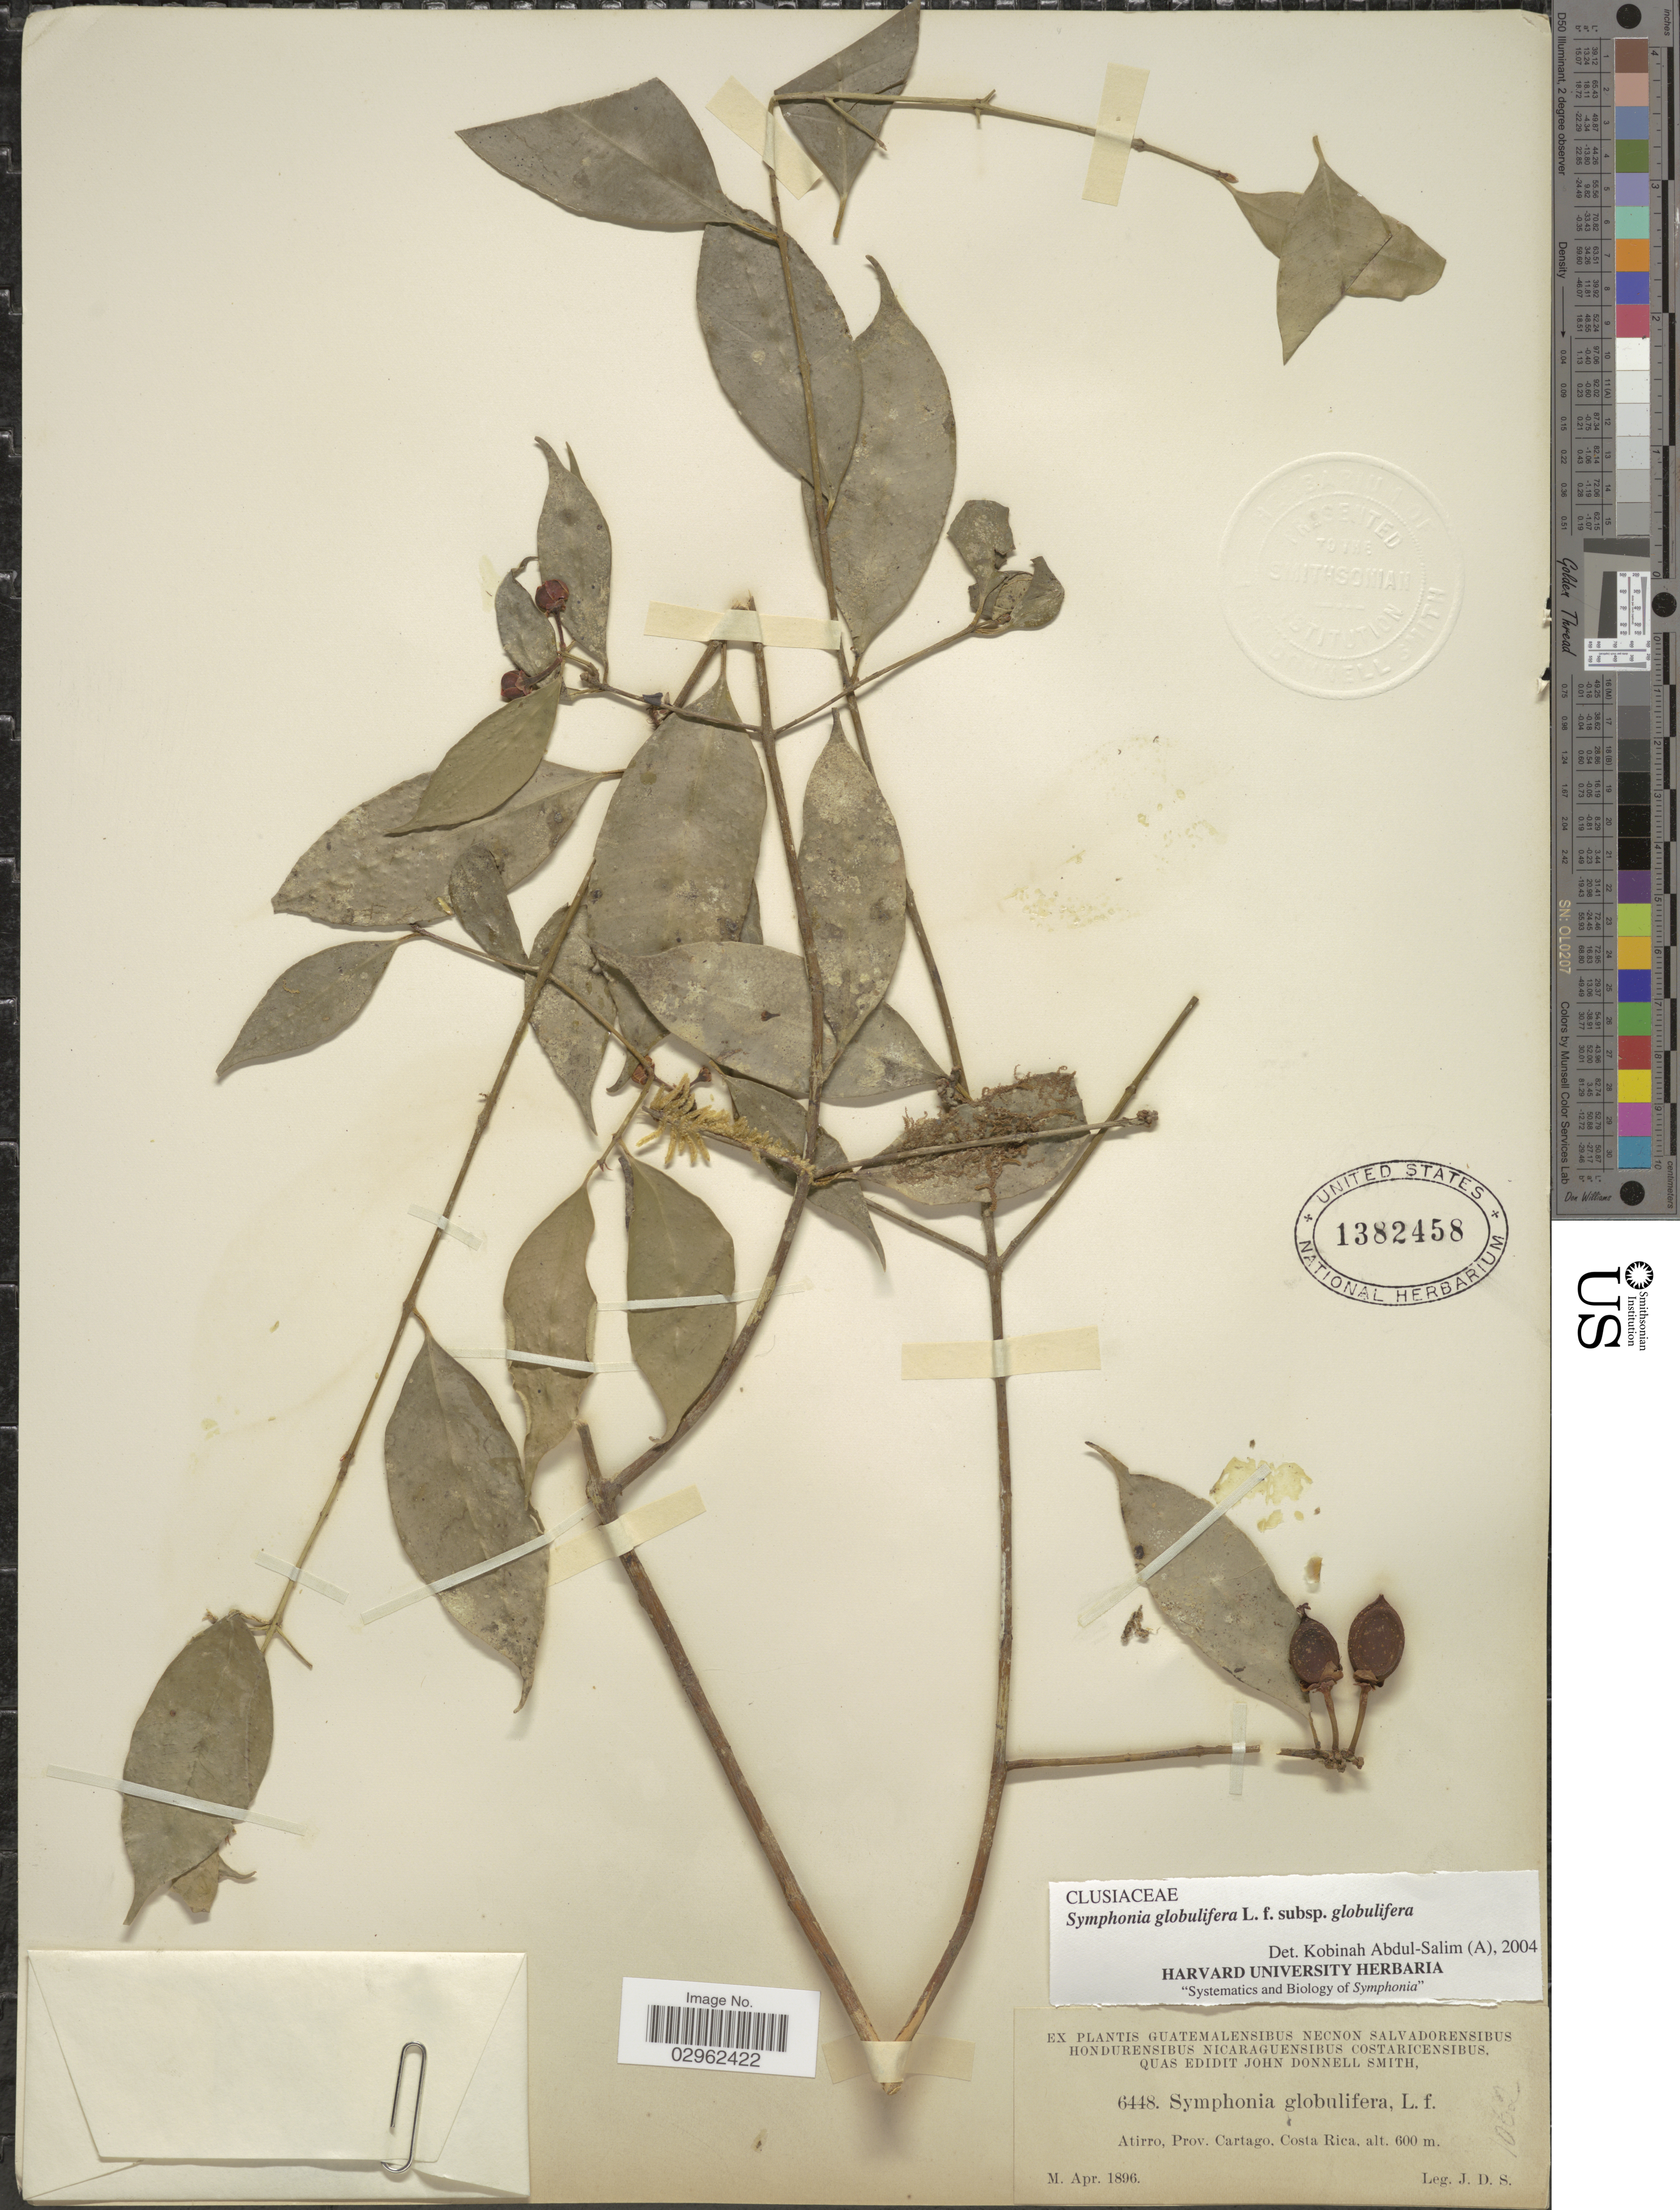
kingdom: Plantae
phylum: Tracheophyta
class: Magnoliopsida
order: Malpighiales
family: Clusiaceae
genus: Symphonia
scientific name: Symphonia globulifera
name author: L. f.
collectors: J. Donnell Smith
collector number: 6448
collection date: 1896-04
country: Costa Rica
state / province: Cartago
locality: Atirro, Prov. Cartago.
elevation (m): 600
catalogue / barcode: US 1382458